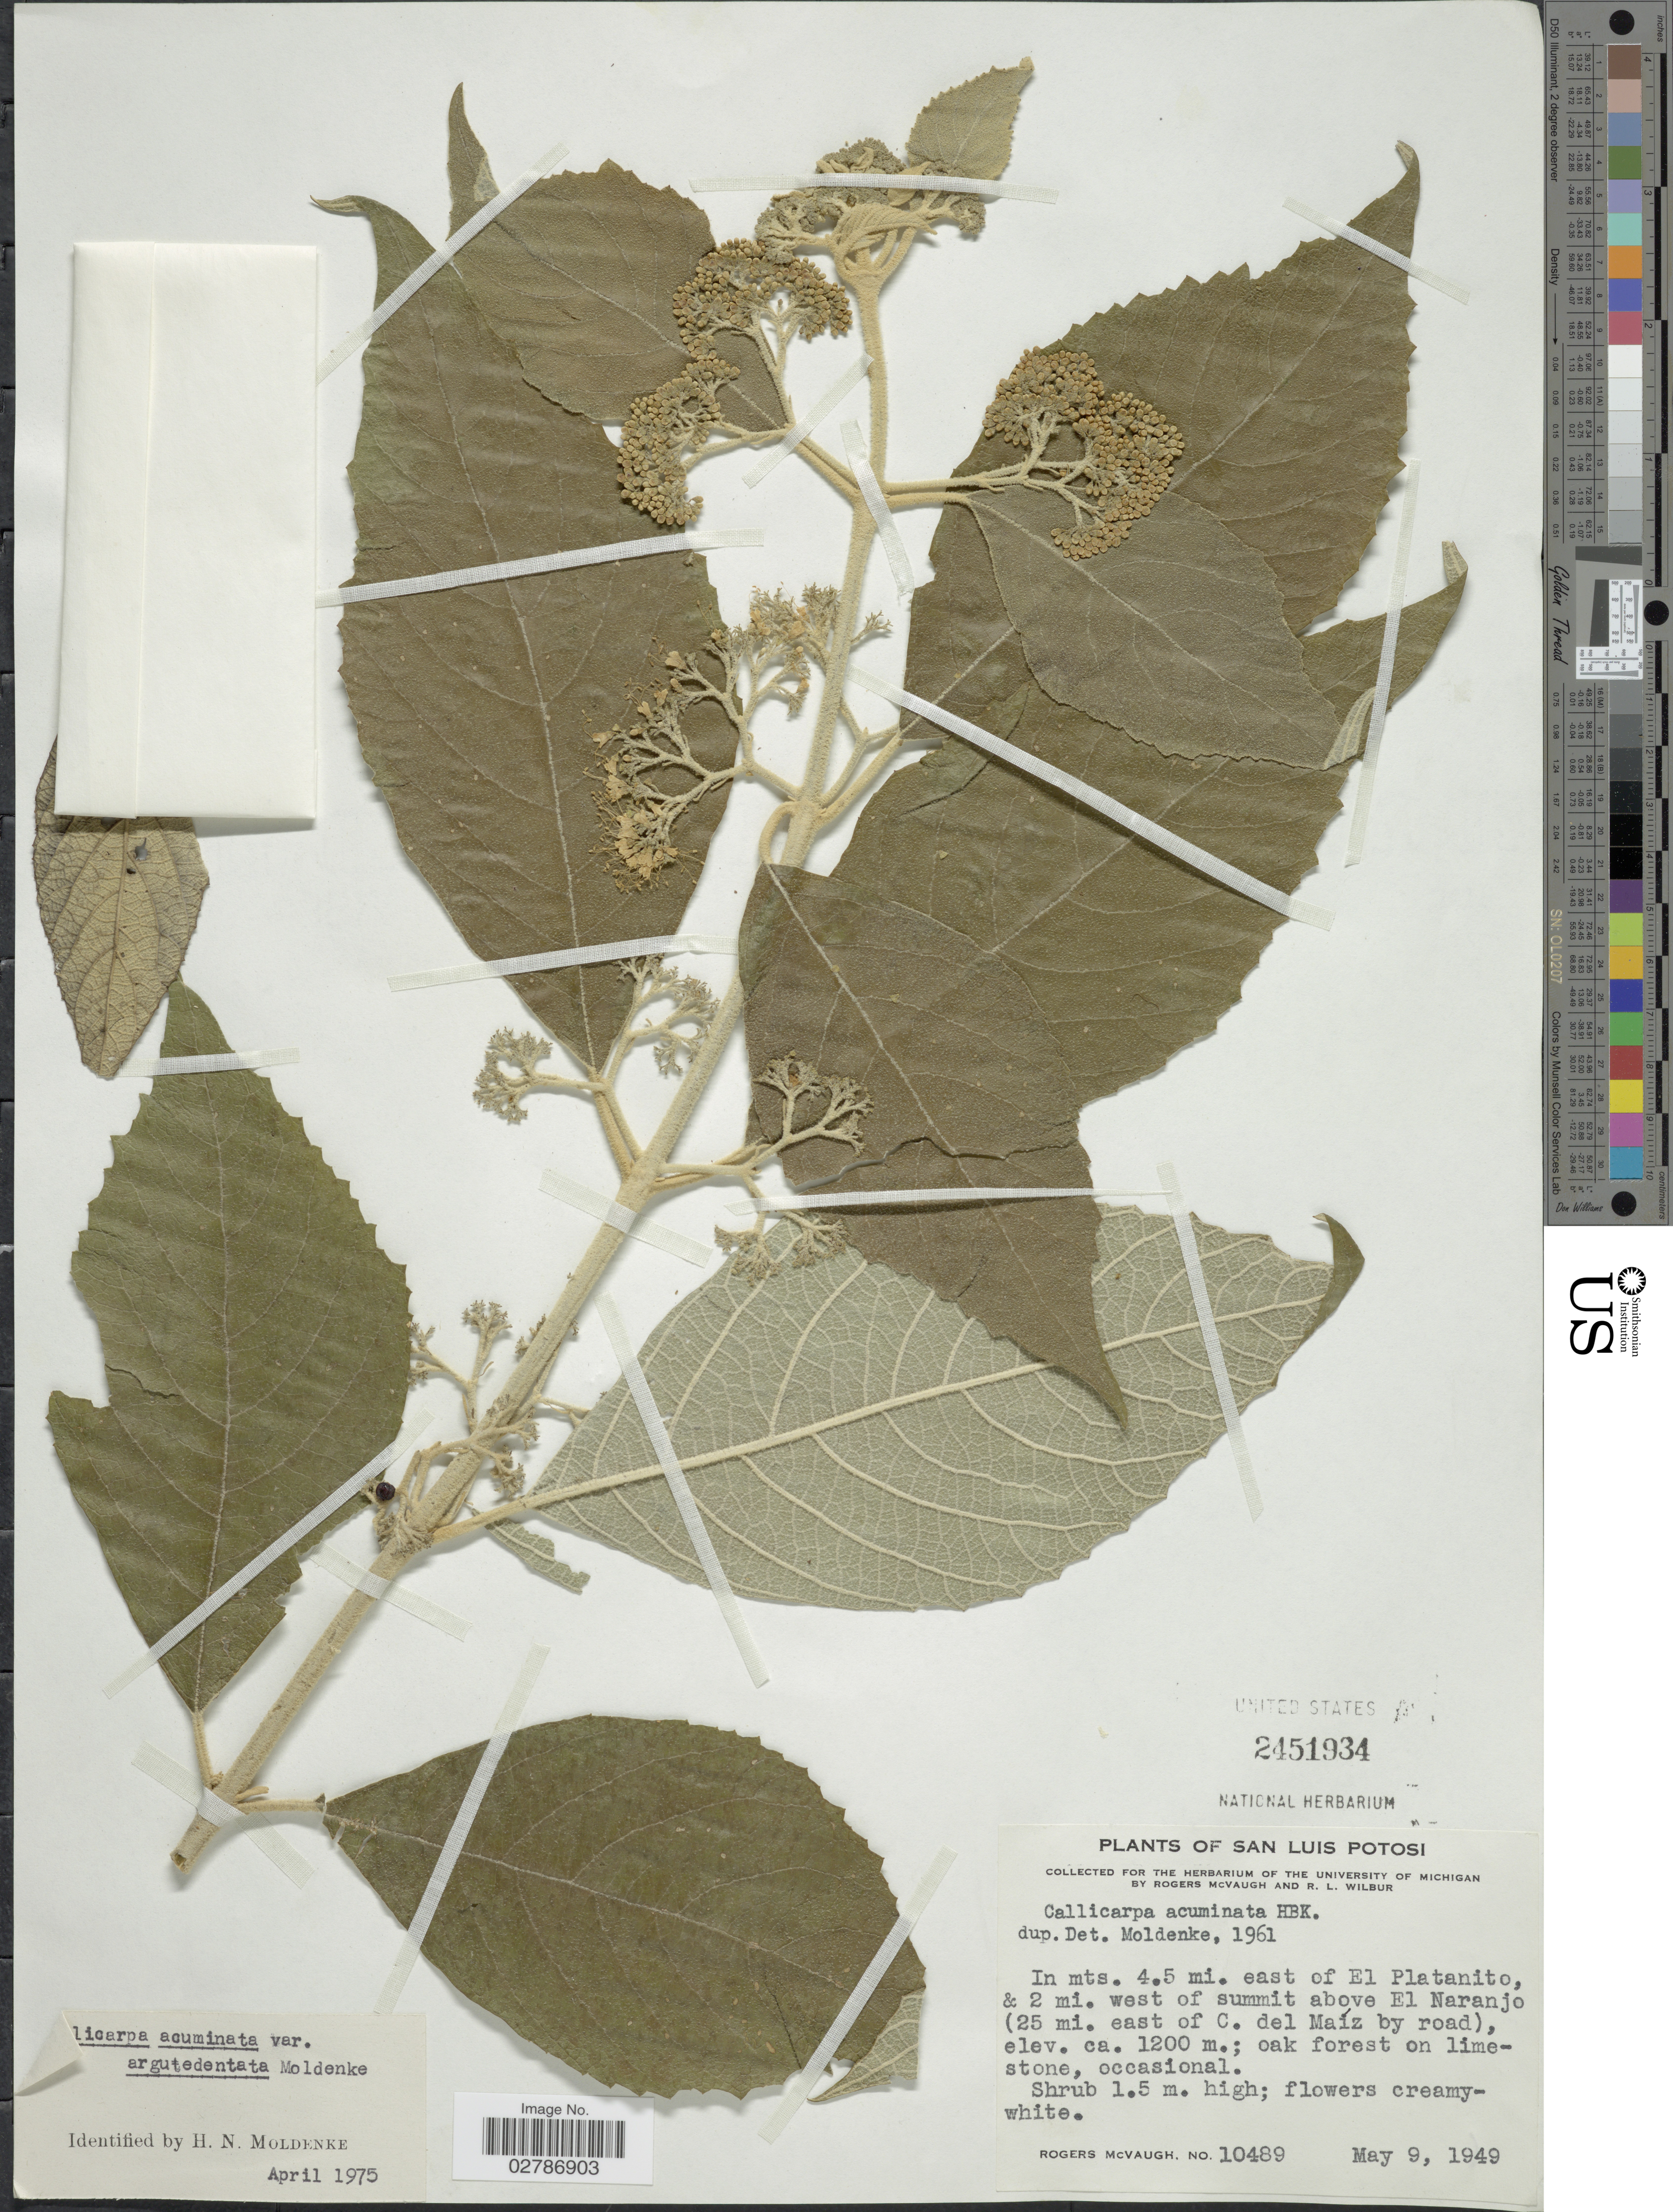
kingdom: Plantae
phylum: Tracheophyta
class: Magnoliopsida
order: Lamiales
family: Lamiaceae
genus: Callicarpa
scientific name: Callicarpa acuminata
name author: Kunth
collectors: R. McVaugh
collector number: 10489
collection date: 1949-05-09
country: Mexico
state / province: San Luis Potosí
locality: In mts. 4.5 mi. east of El Platanito, & 2 mi. west of summit above El Naranjo (25 mi. east of C. del Maíz by road).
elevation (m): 1200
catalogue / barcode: US 2451934